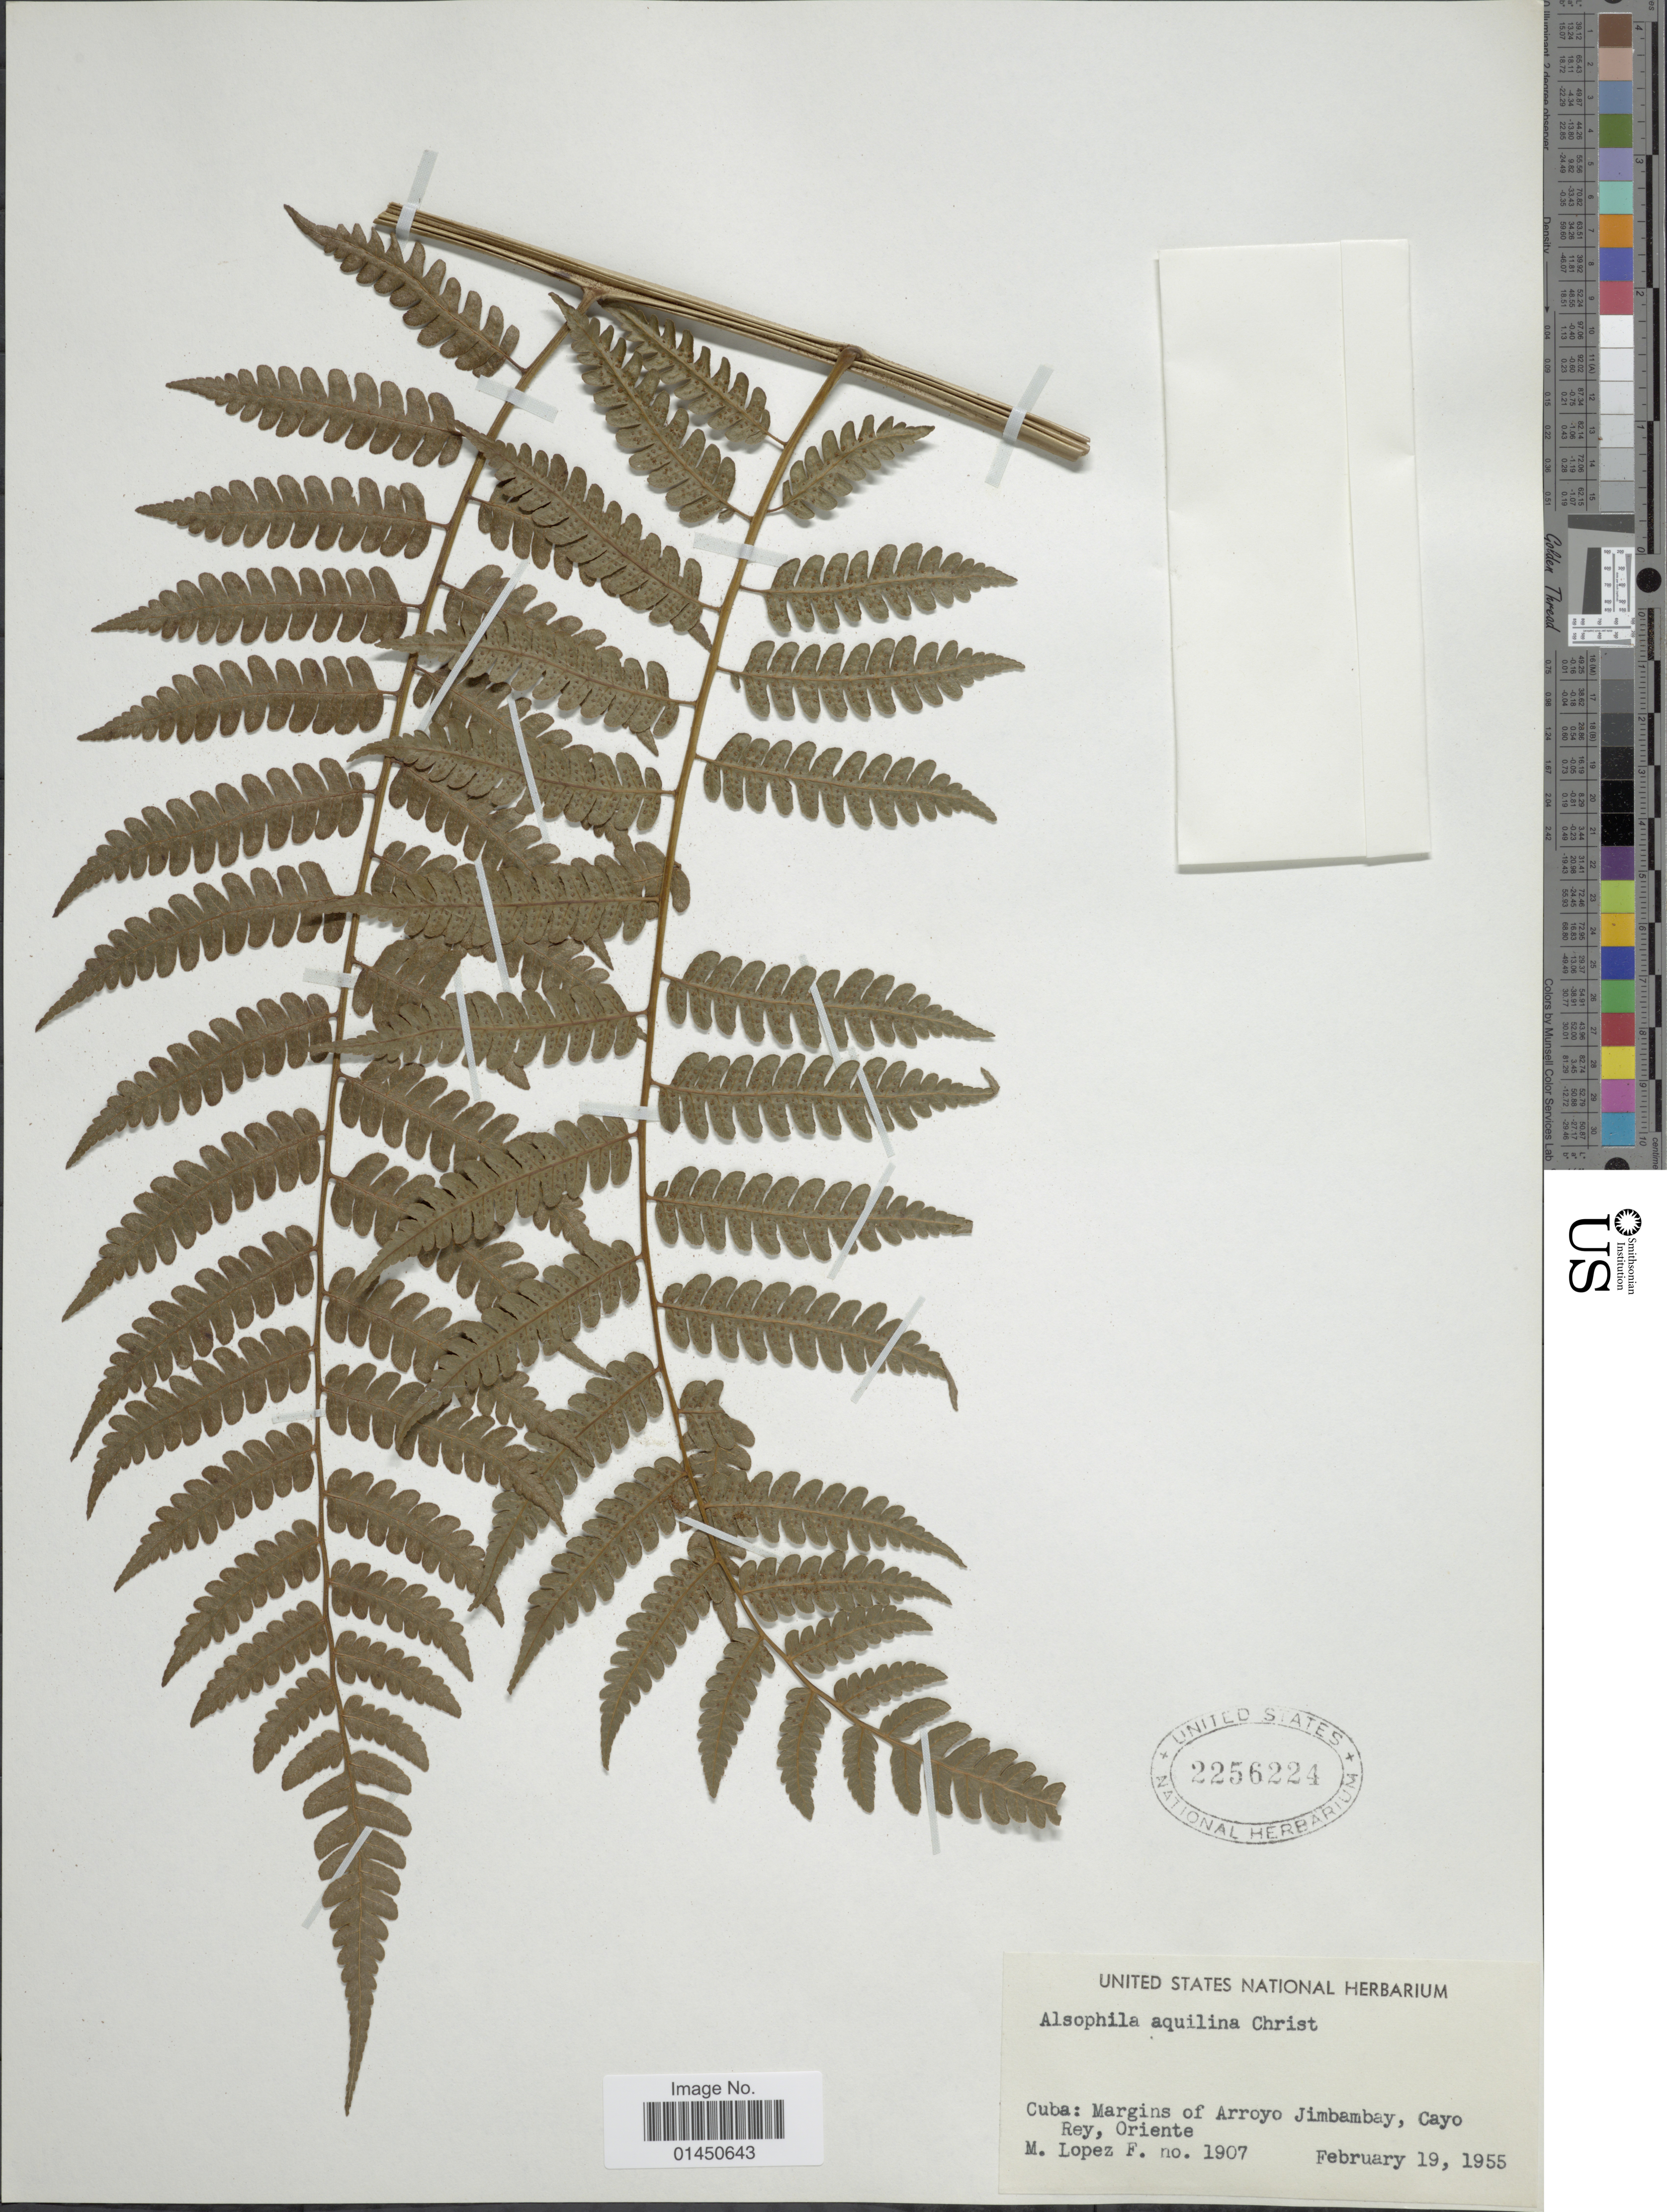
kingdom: Plantae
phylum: Tracheophyta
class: Polypodiopsida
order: Cyatheales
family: Cyatheaceae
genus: Cyathea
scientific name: Cyathea parvula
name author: (Jenman) Domin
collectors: M. López Figueiras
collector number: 1907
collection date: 1955-02-19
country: Cuba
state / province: Oriente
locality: Margins of Arroyo Jumbambay, Cayo Rey.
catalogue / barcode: US 2256224